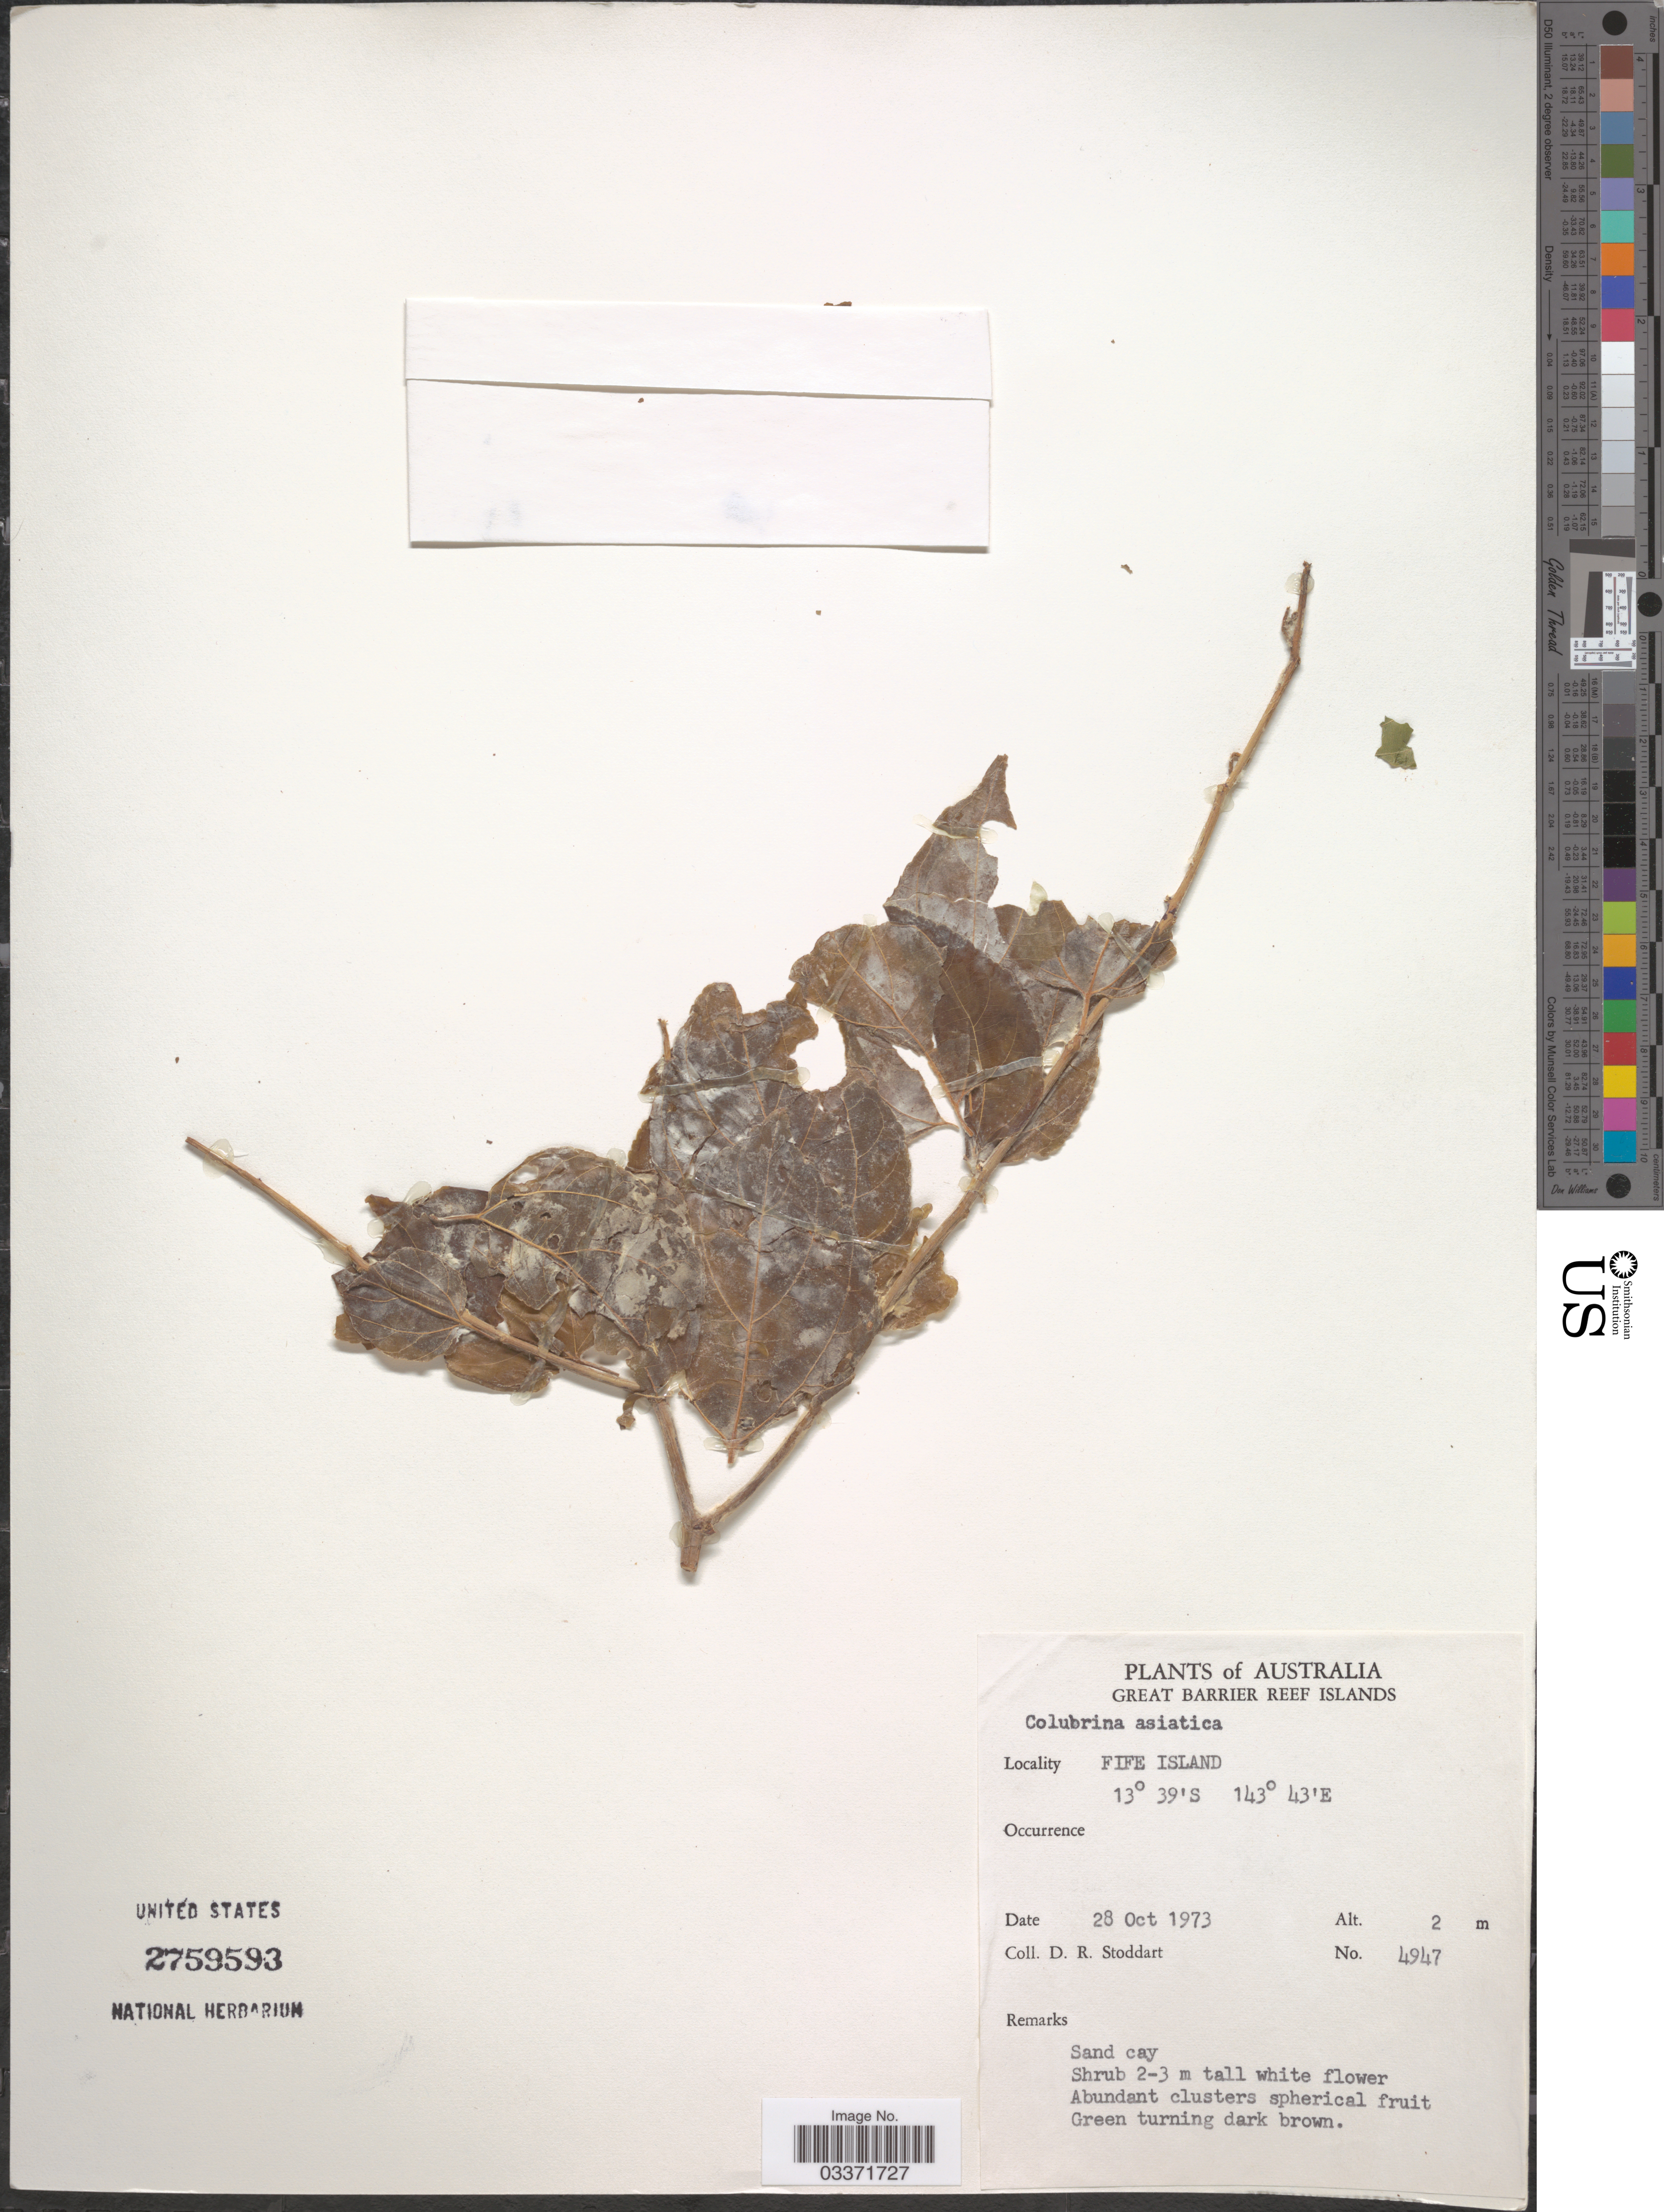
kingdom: Plantae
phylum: Tracheophyta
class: Magnoliopsida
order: Rosales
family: Rhamnaceae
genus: Colubrina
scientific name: Colubrina asiatica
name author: (L.) Brongn.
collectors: D. R. Stoddart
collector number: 4947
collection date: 1973-10-28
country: Australia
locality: Australia, Great Barrier Reef Islands, Fife Island.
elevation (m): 2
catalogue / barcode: US 2759593